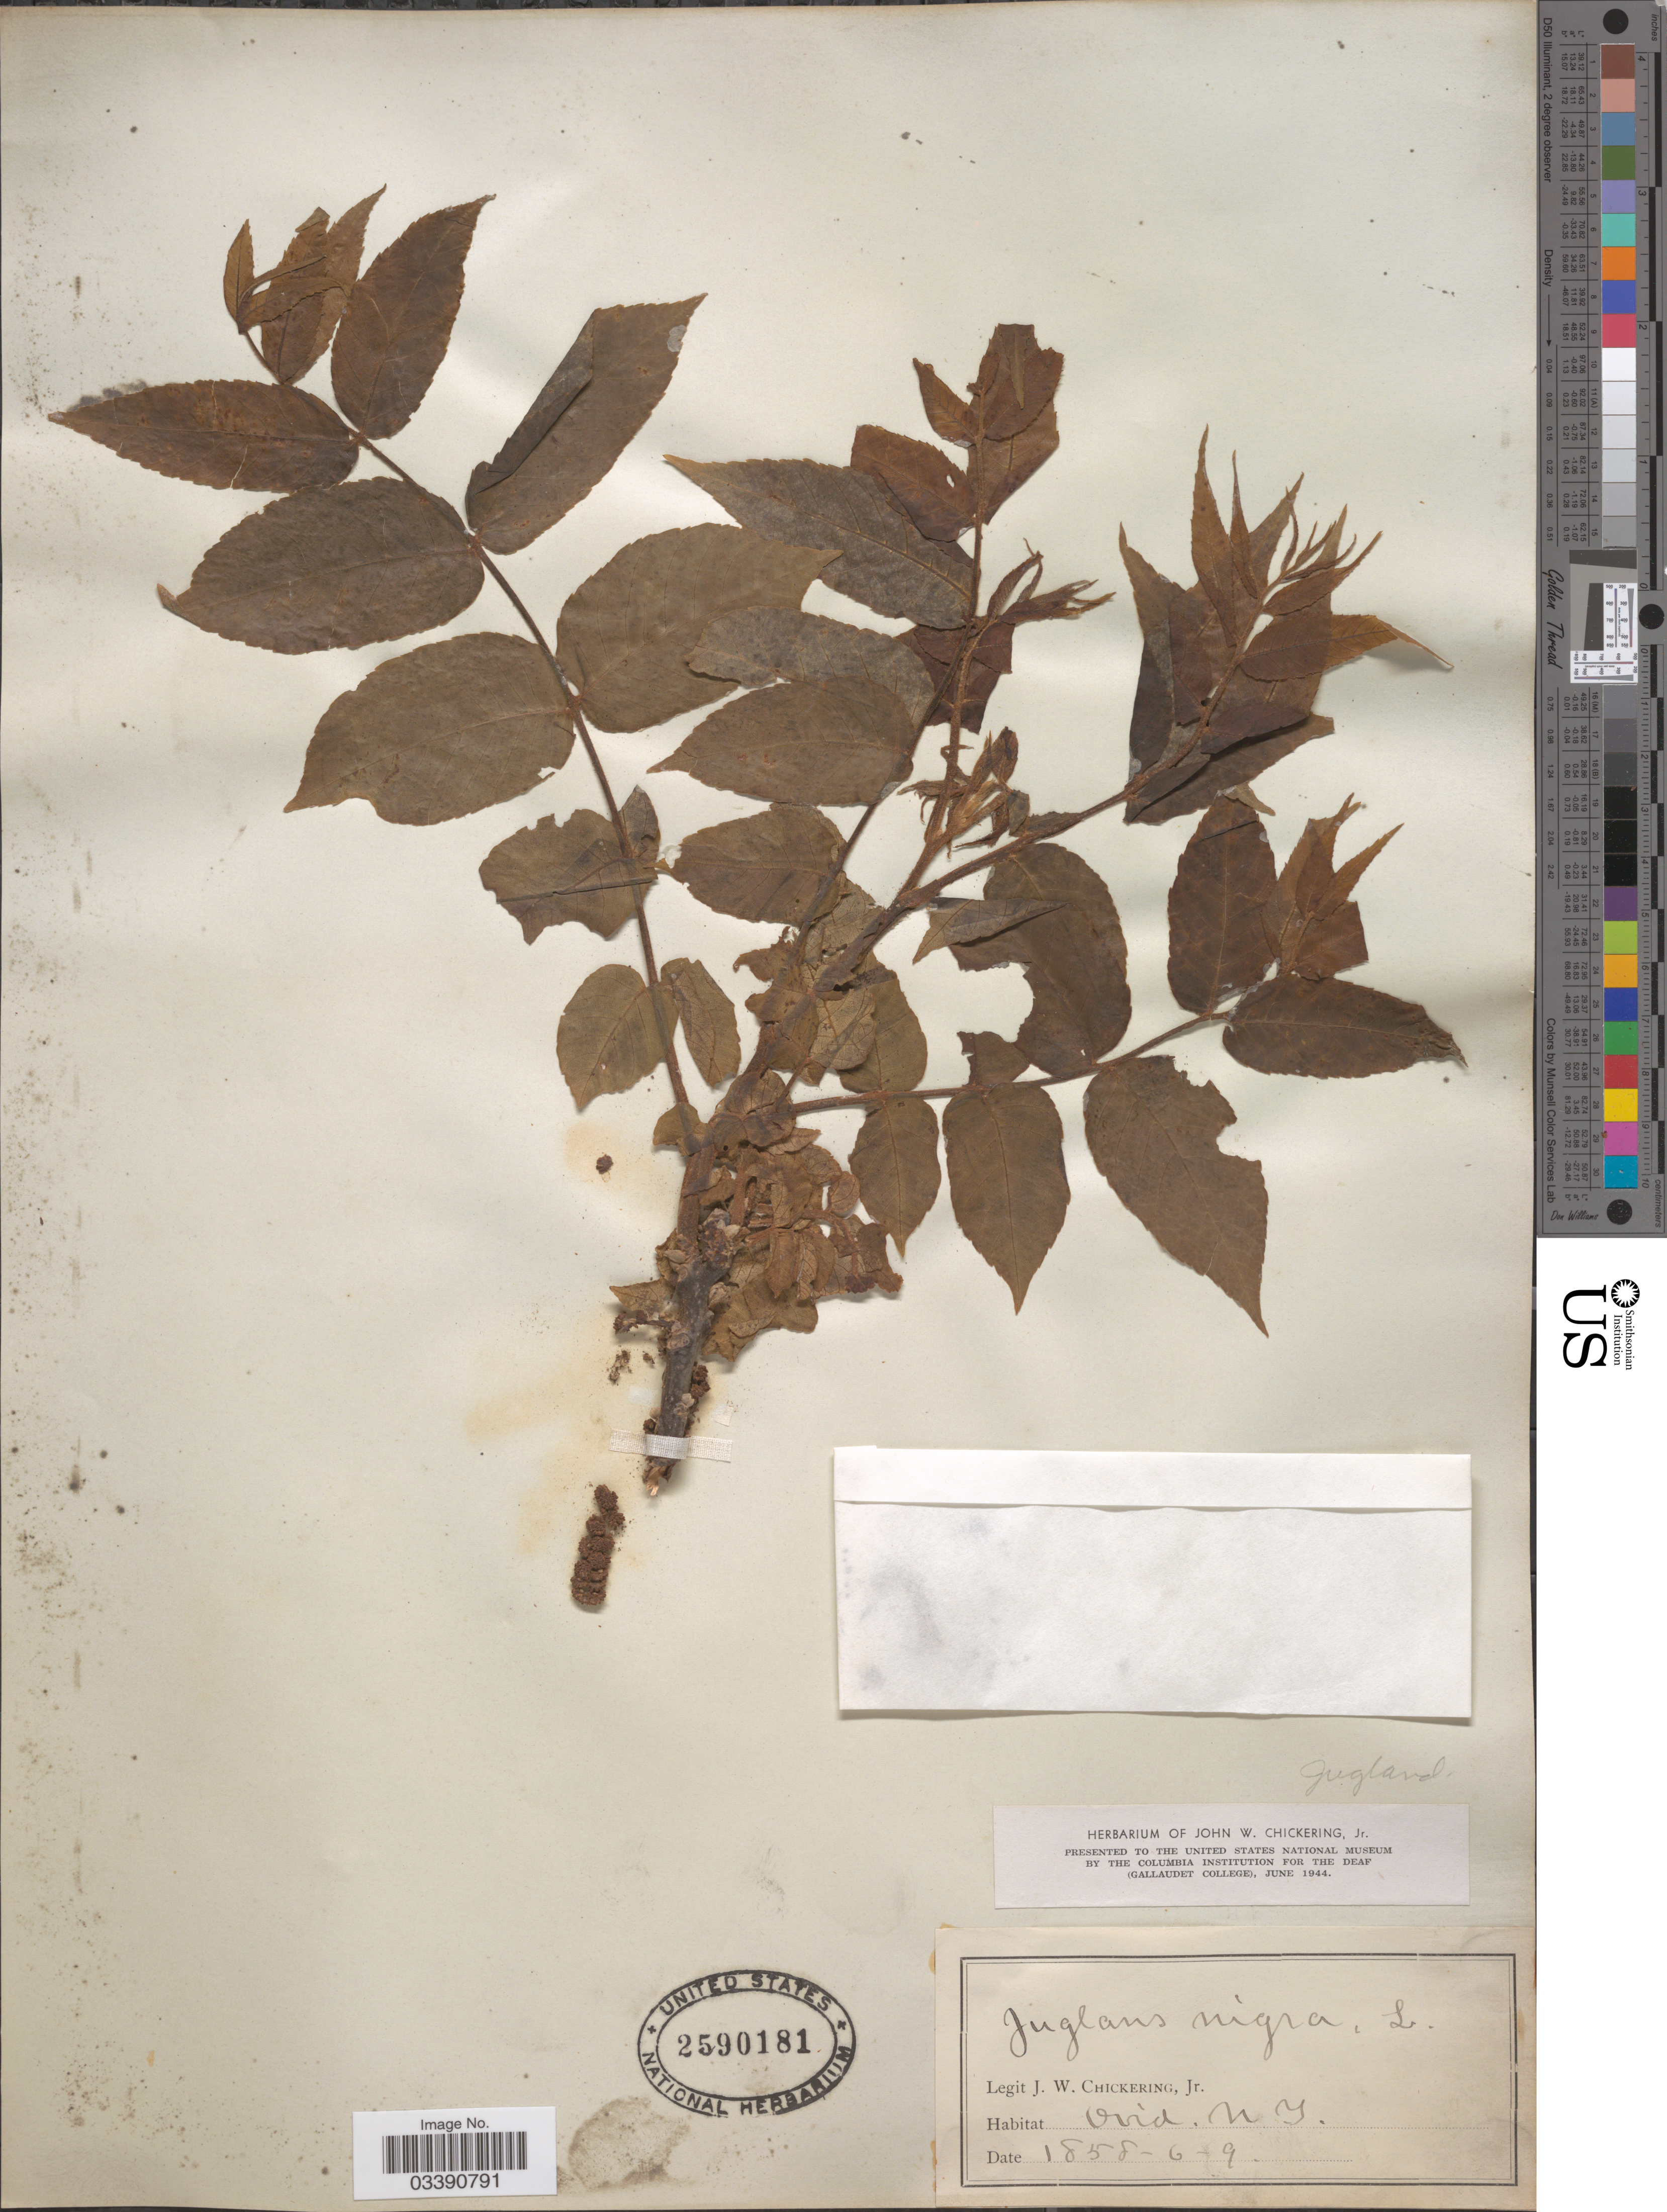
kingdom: Plantae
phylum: Tracheophyta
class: Magnoliopsida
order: Fagales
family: Juglandaceae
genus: Juglans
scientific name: Juglans nigra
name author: L.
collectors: J. Chickering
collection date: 1858-06-09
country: United States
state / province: New York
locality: Ovid.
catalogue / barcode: US 2590181